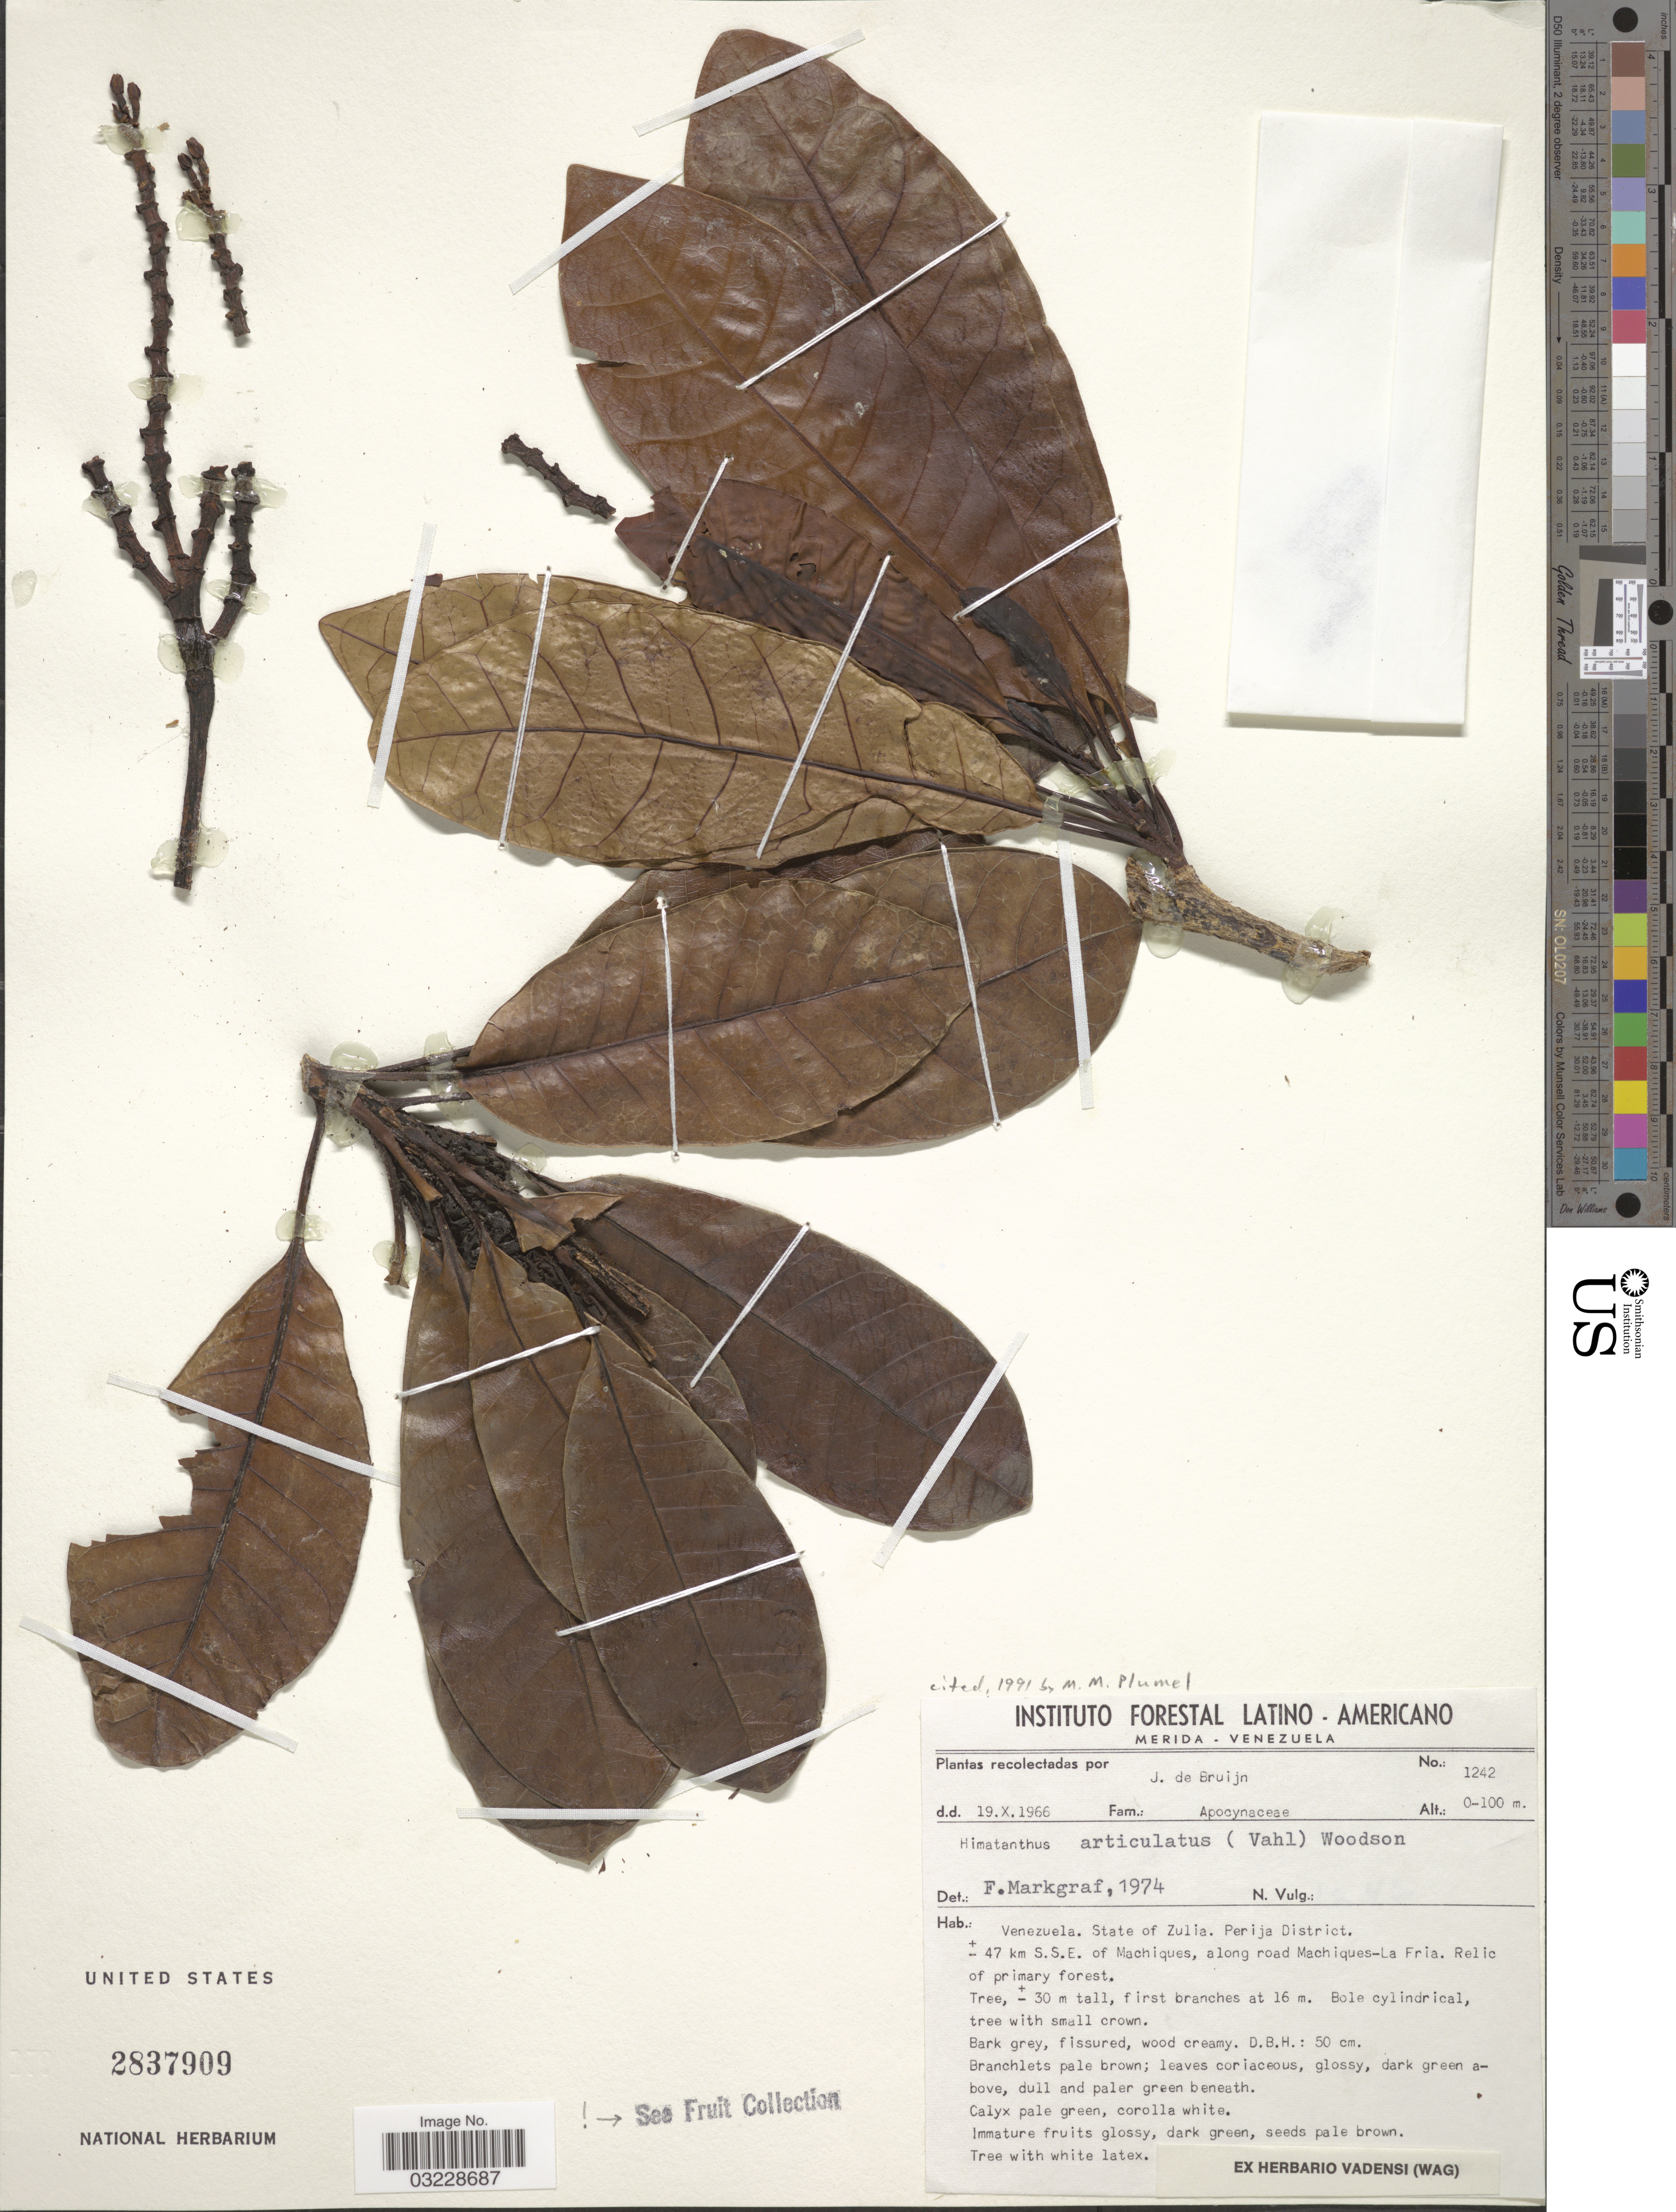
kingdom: Plantae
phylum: Tracheophyta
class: Magnoliopsida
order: Gentianales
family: Apocynaceae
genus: Himatanthus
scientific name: Himatanthus articulatus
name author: (Vahl) Woodson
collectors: J. Bruijn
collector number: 1242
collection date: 1966-10-19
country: Venezuela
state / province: Zulia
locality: Perija District. ± 47 km S.S.E. of Machiques, along road Machiques-La Fria.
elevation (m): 0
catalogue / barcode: US 2837909